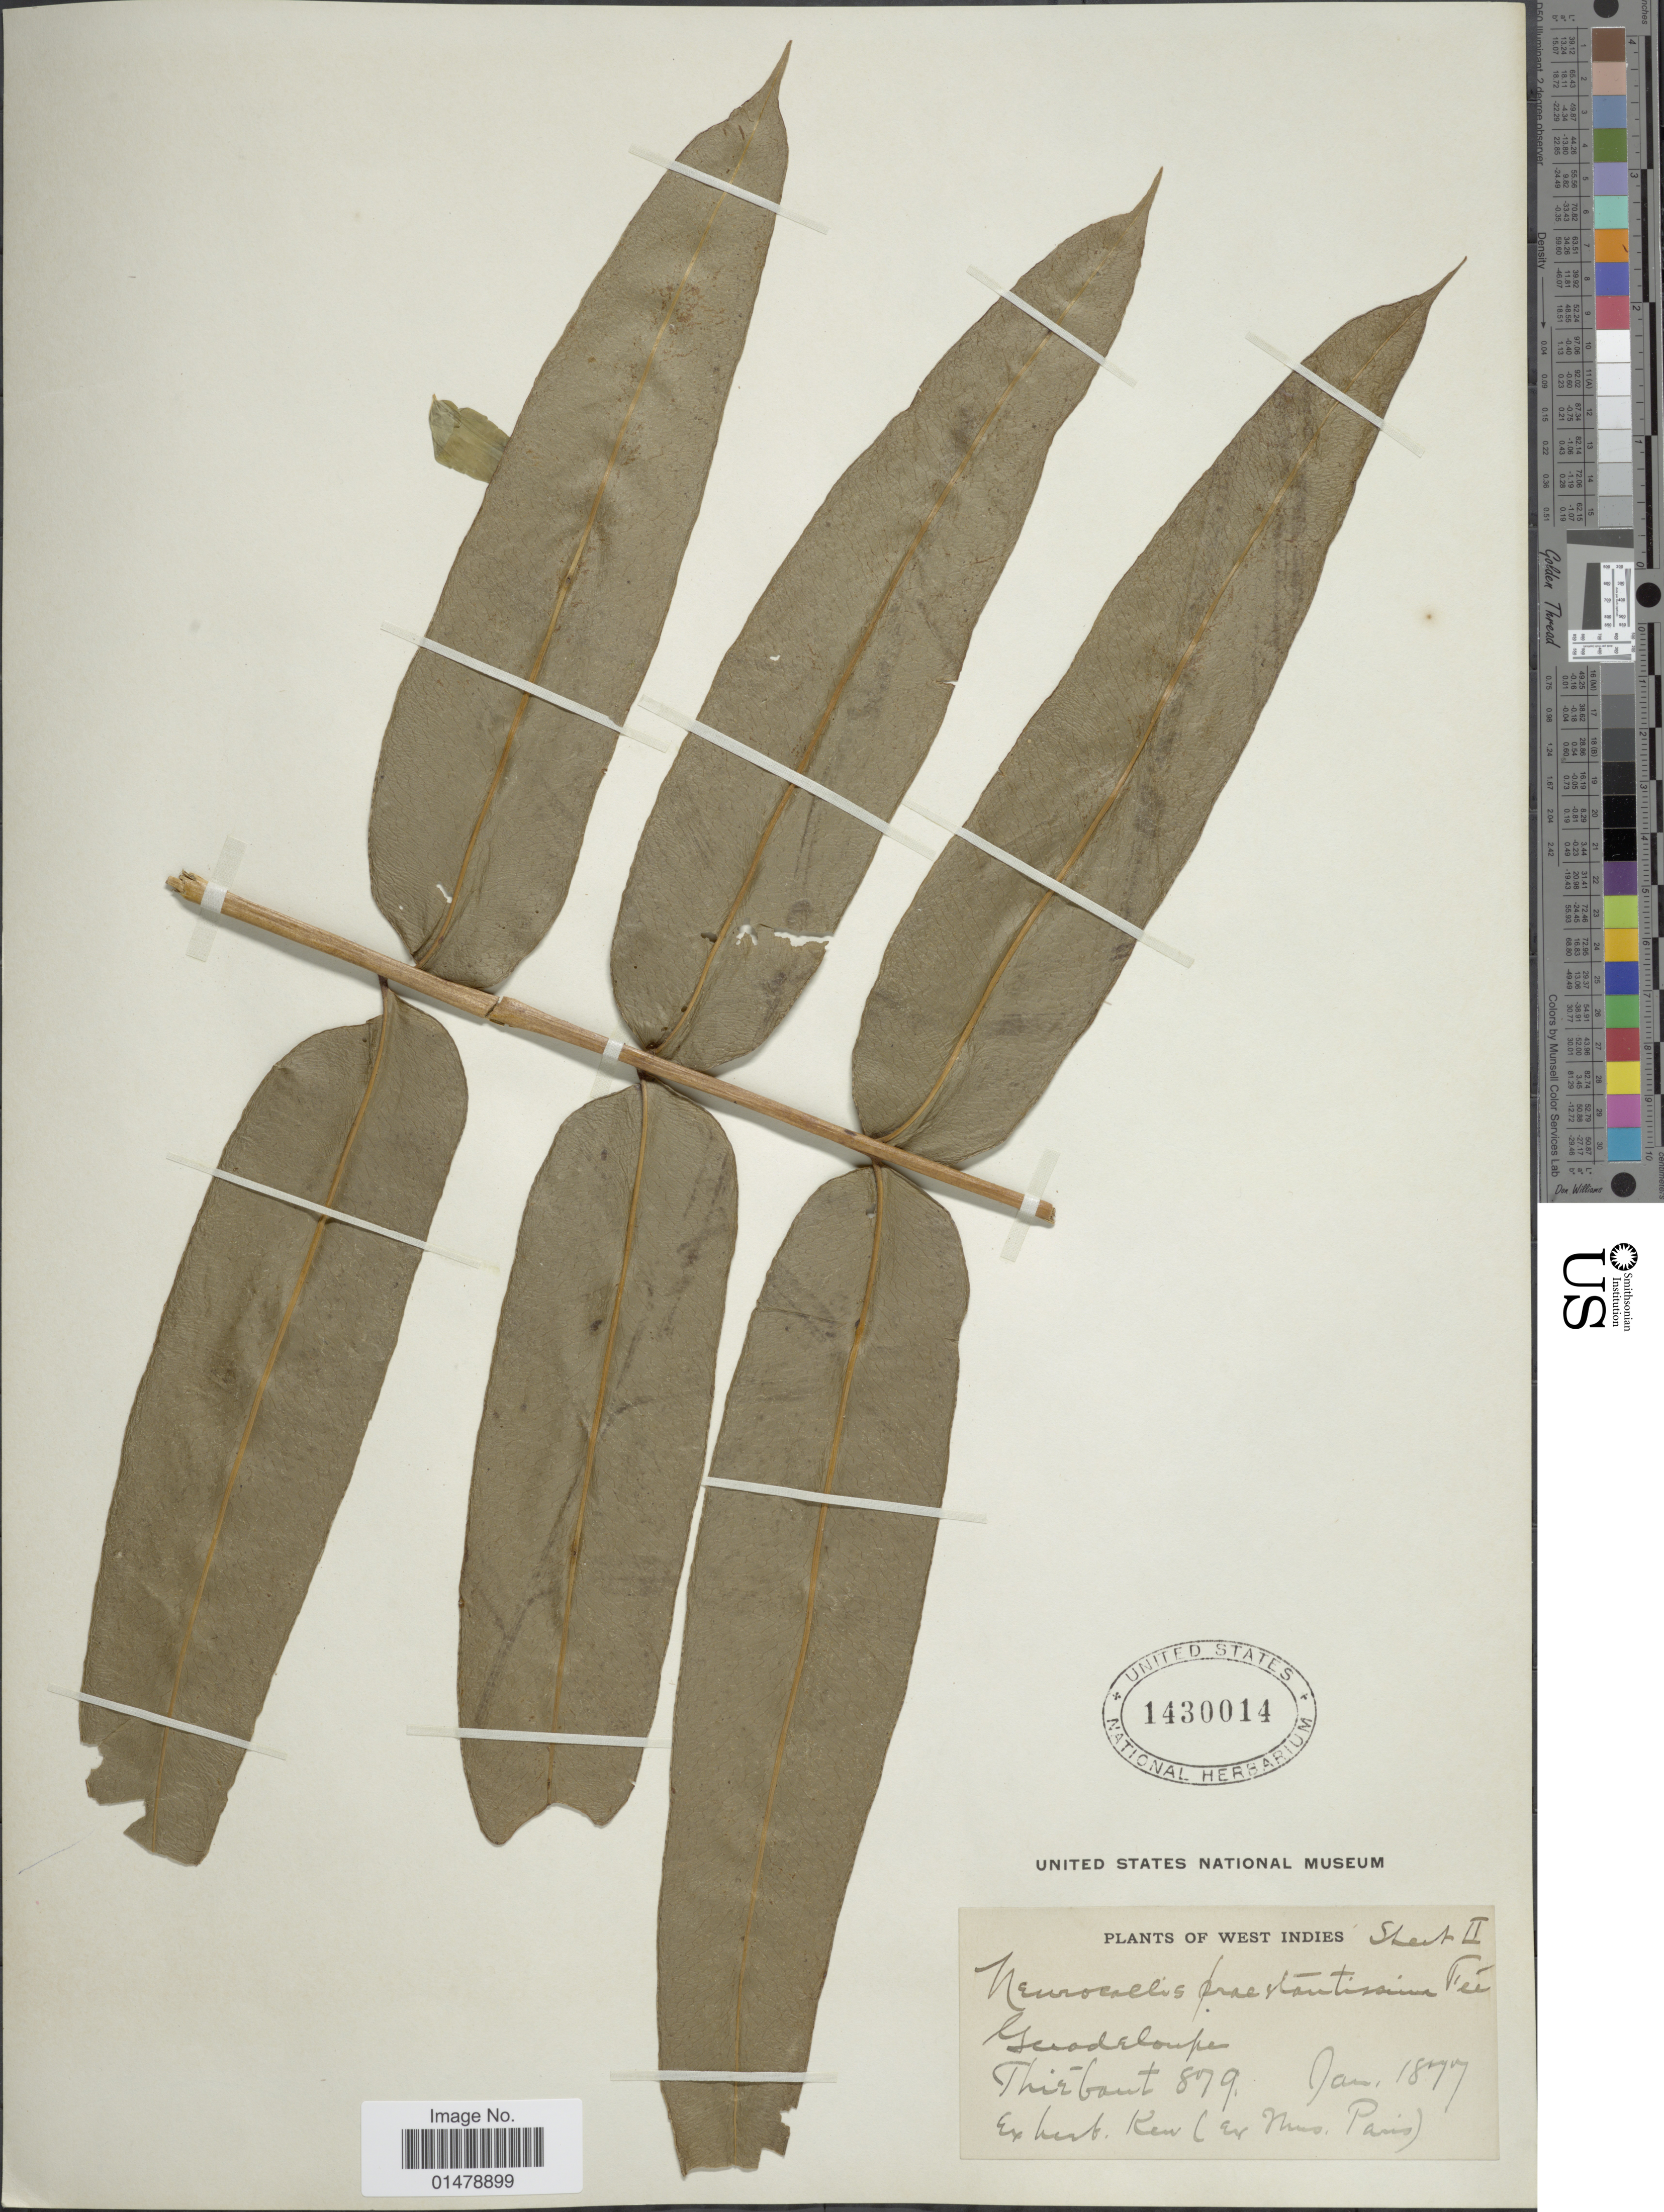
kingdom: Plantae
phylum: Tracheophyta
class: Polypodiopsida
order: Polypodiales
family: Pteridaceae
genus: Pteris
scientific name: Pteris praestantissima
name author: (Bory ex Fée) Christenh.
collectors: -. Thiebaut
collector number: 879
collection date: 1877-01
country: Guadeloupe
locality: West Indies.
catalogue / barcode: US 1430014